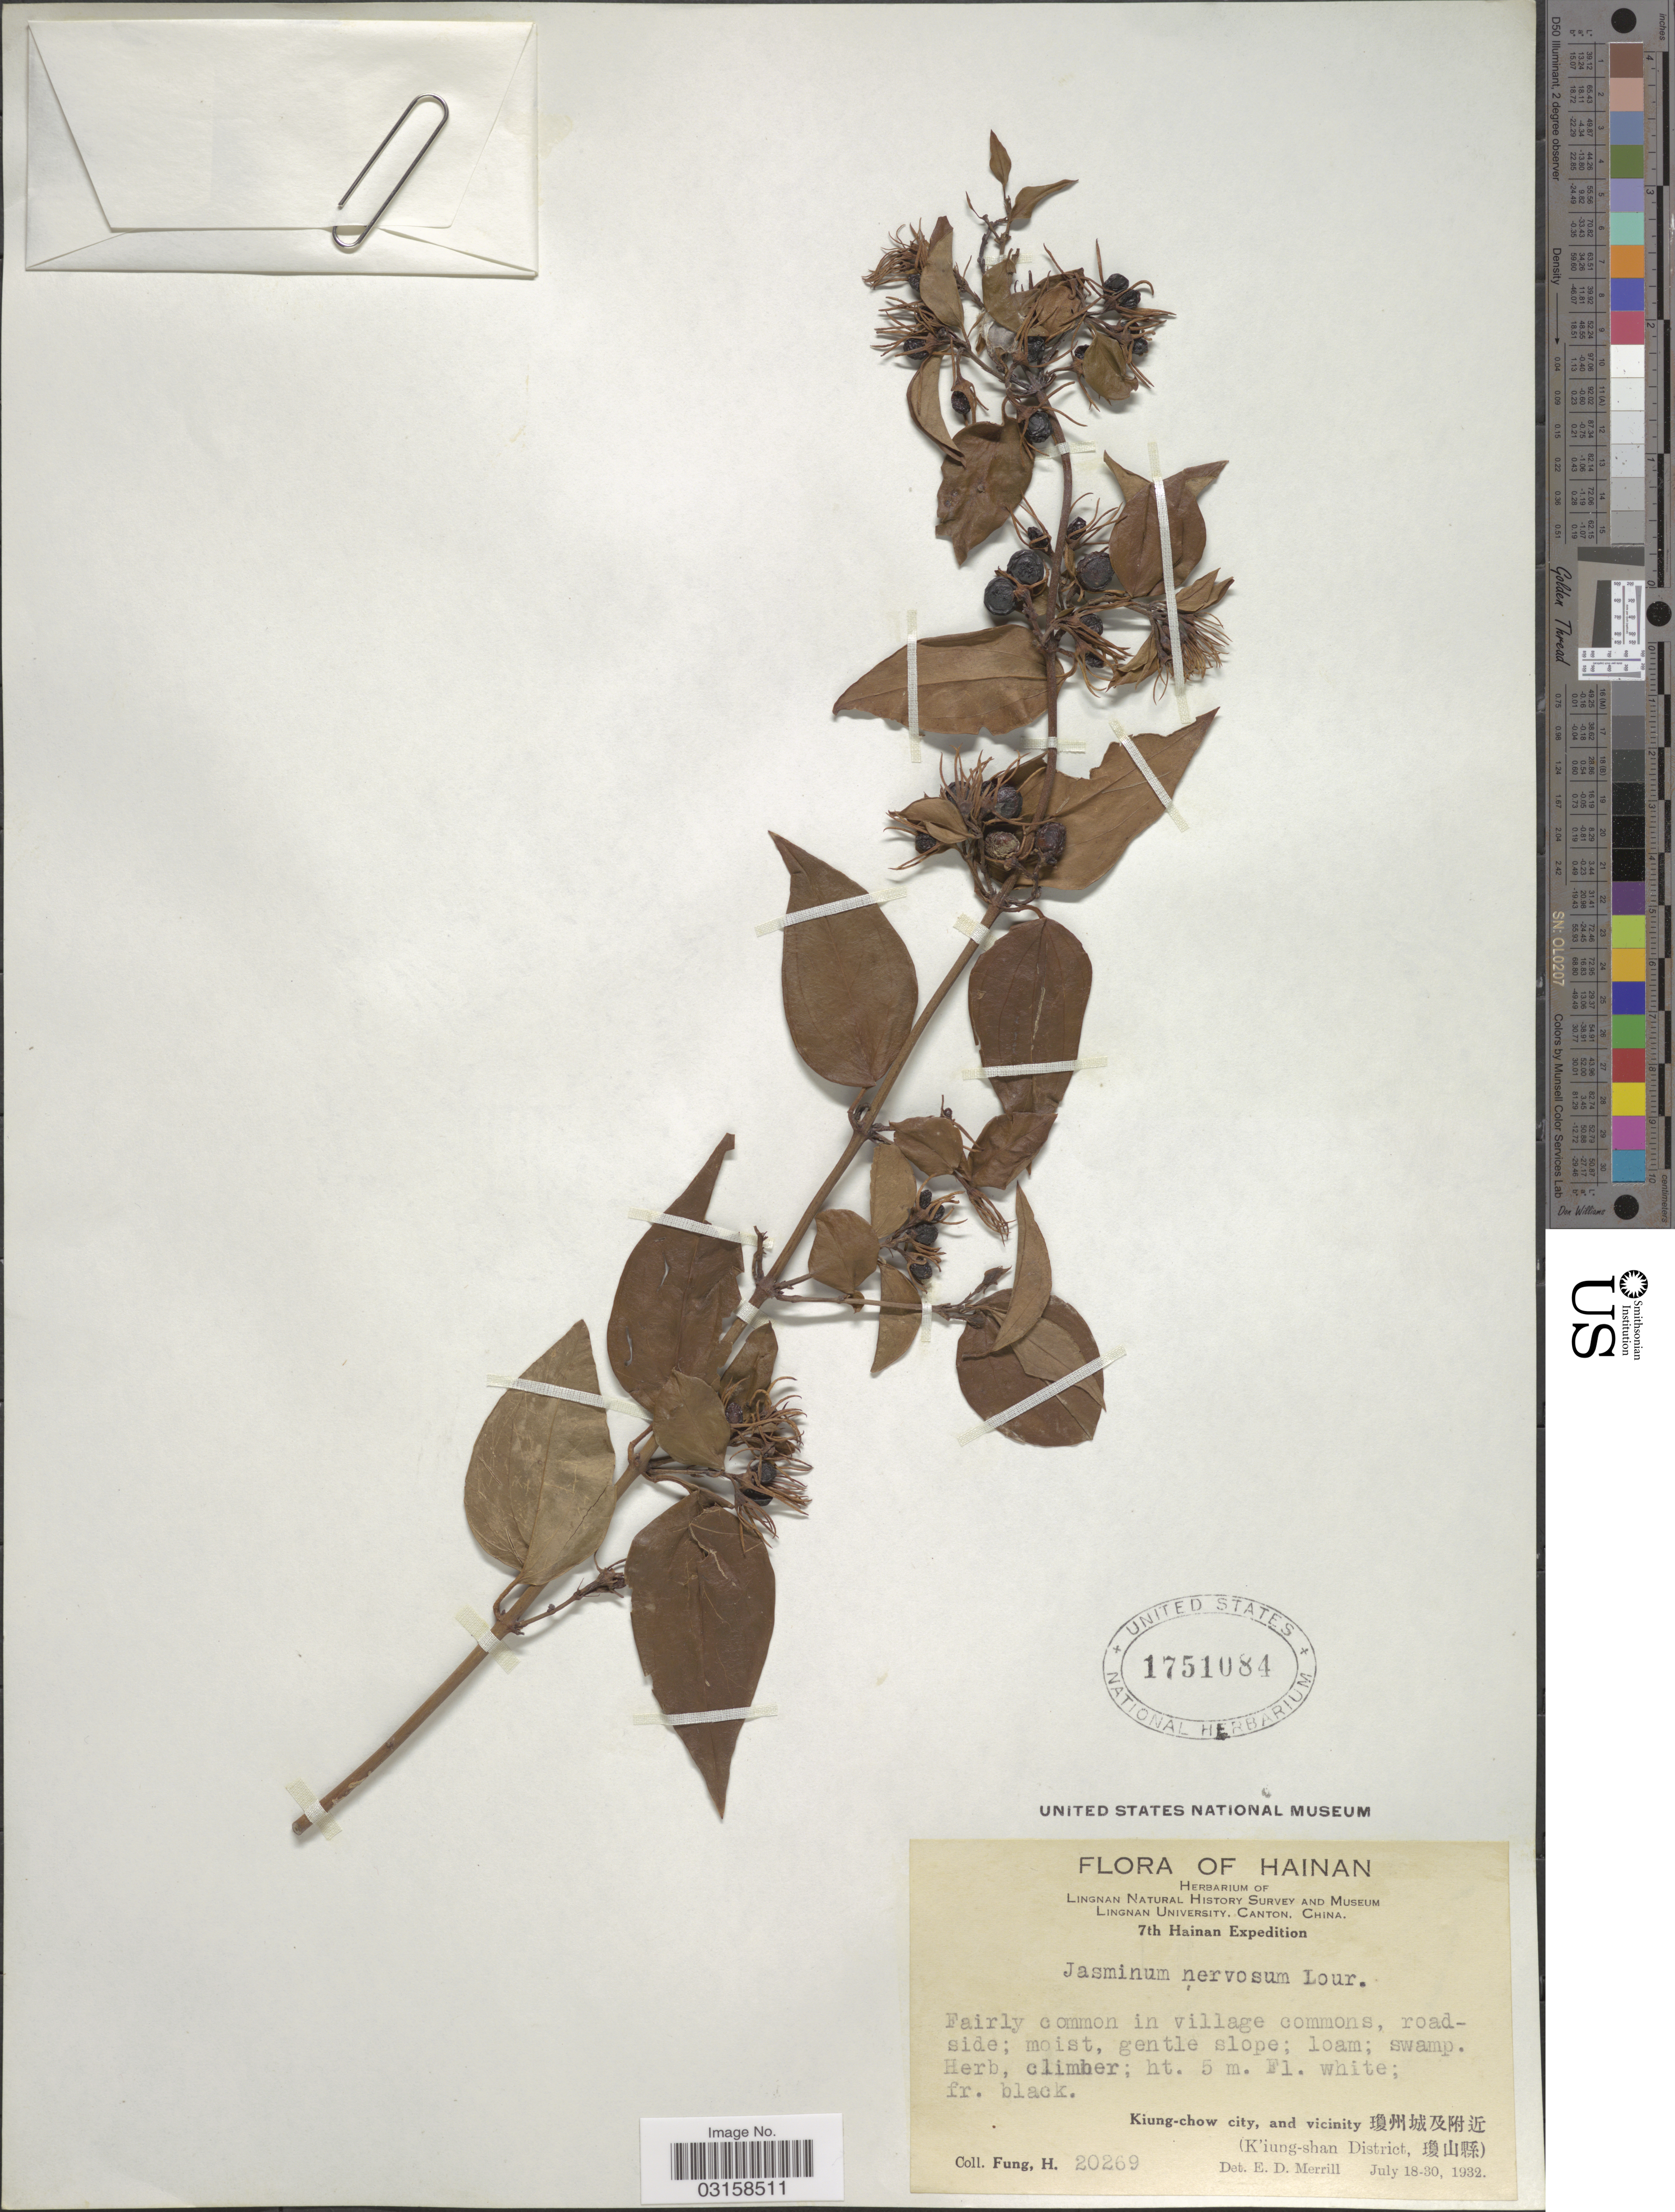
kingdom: Plantae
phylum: Tracheophyta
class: Magnoliopsida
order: Lamiales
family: Oleaceae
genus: Jasminum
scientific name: Jasminum nervosum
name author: Lour.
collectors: H. Fung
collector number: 20269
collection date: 1932-07-18/1932-07-30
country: China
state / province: Hainan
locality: Kiung-chow city, and vicinity (K'iung-shan District).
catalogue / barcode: US 1751084